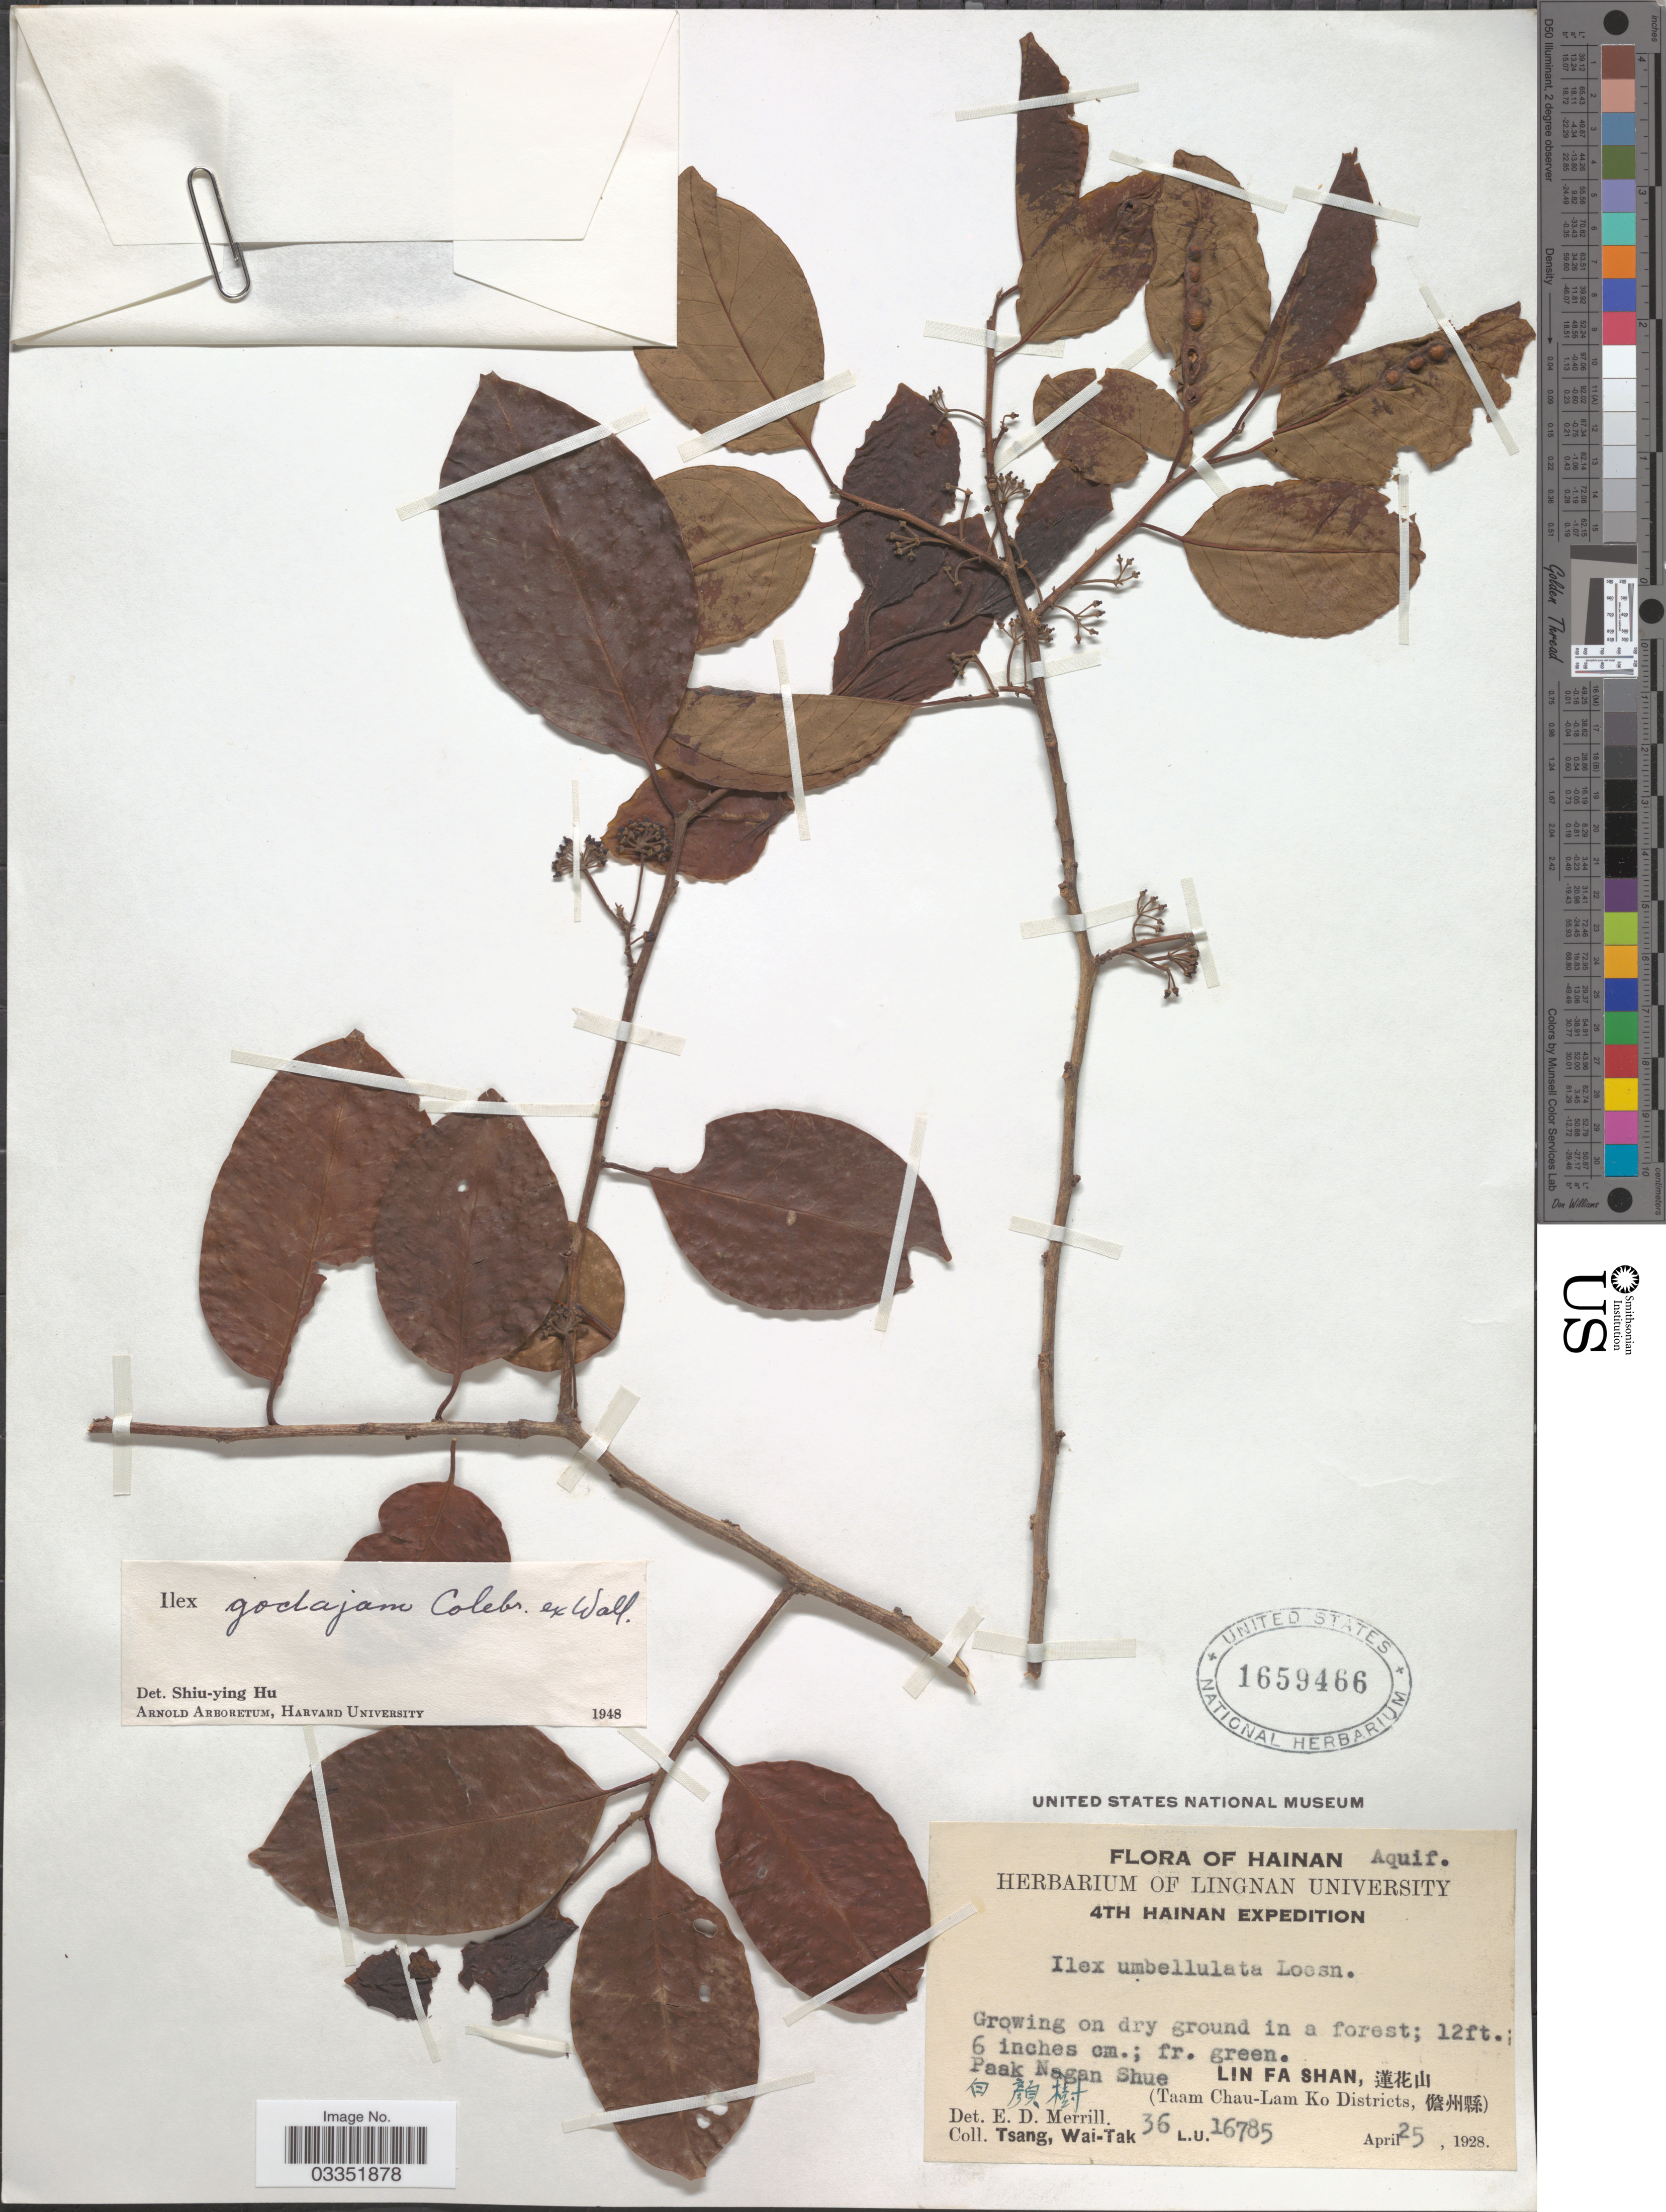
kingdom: Plantae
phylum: Tracheophyta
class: Magnoliopsida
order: Aquifoliales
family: Aquifoliaceae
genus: Ilex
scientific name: Ilex godajam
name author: Wall. ex Hook. f.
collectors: W. T. Tsang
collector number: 36L.U.16785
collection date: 1928-04-25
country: China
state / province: Hainan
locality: Lin Fa Shan, X. (Taam Chau-Lam Ko Districts, X).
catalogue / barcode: US 1659466